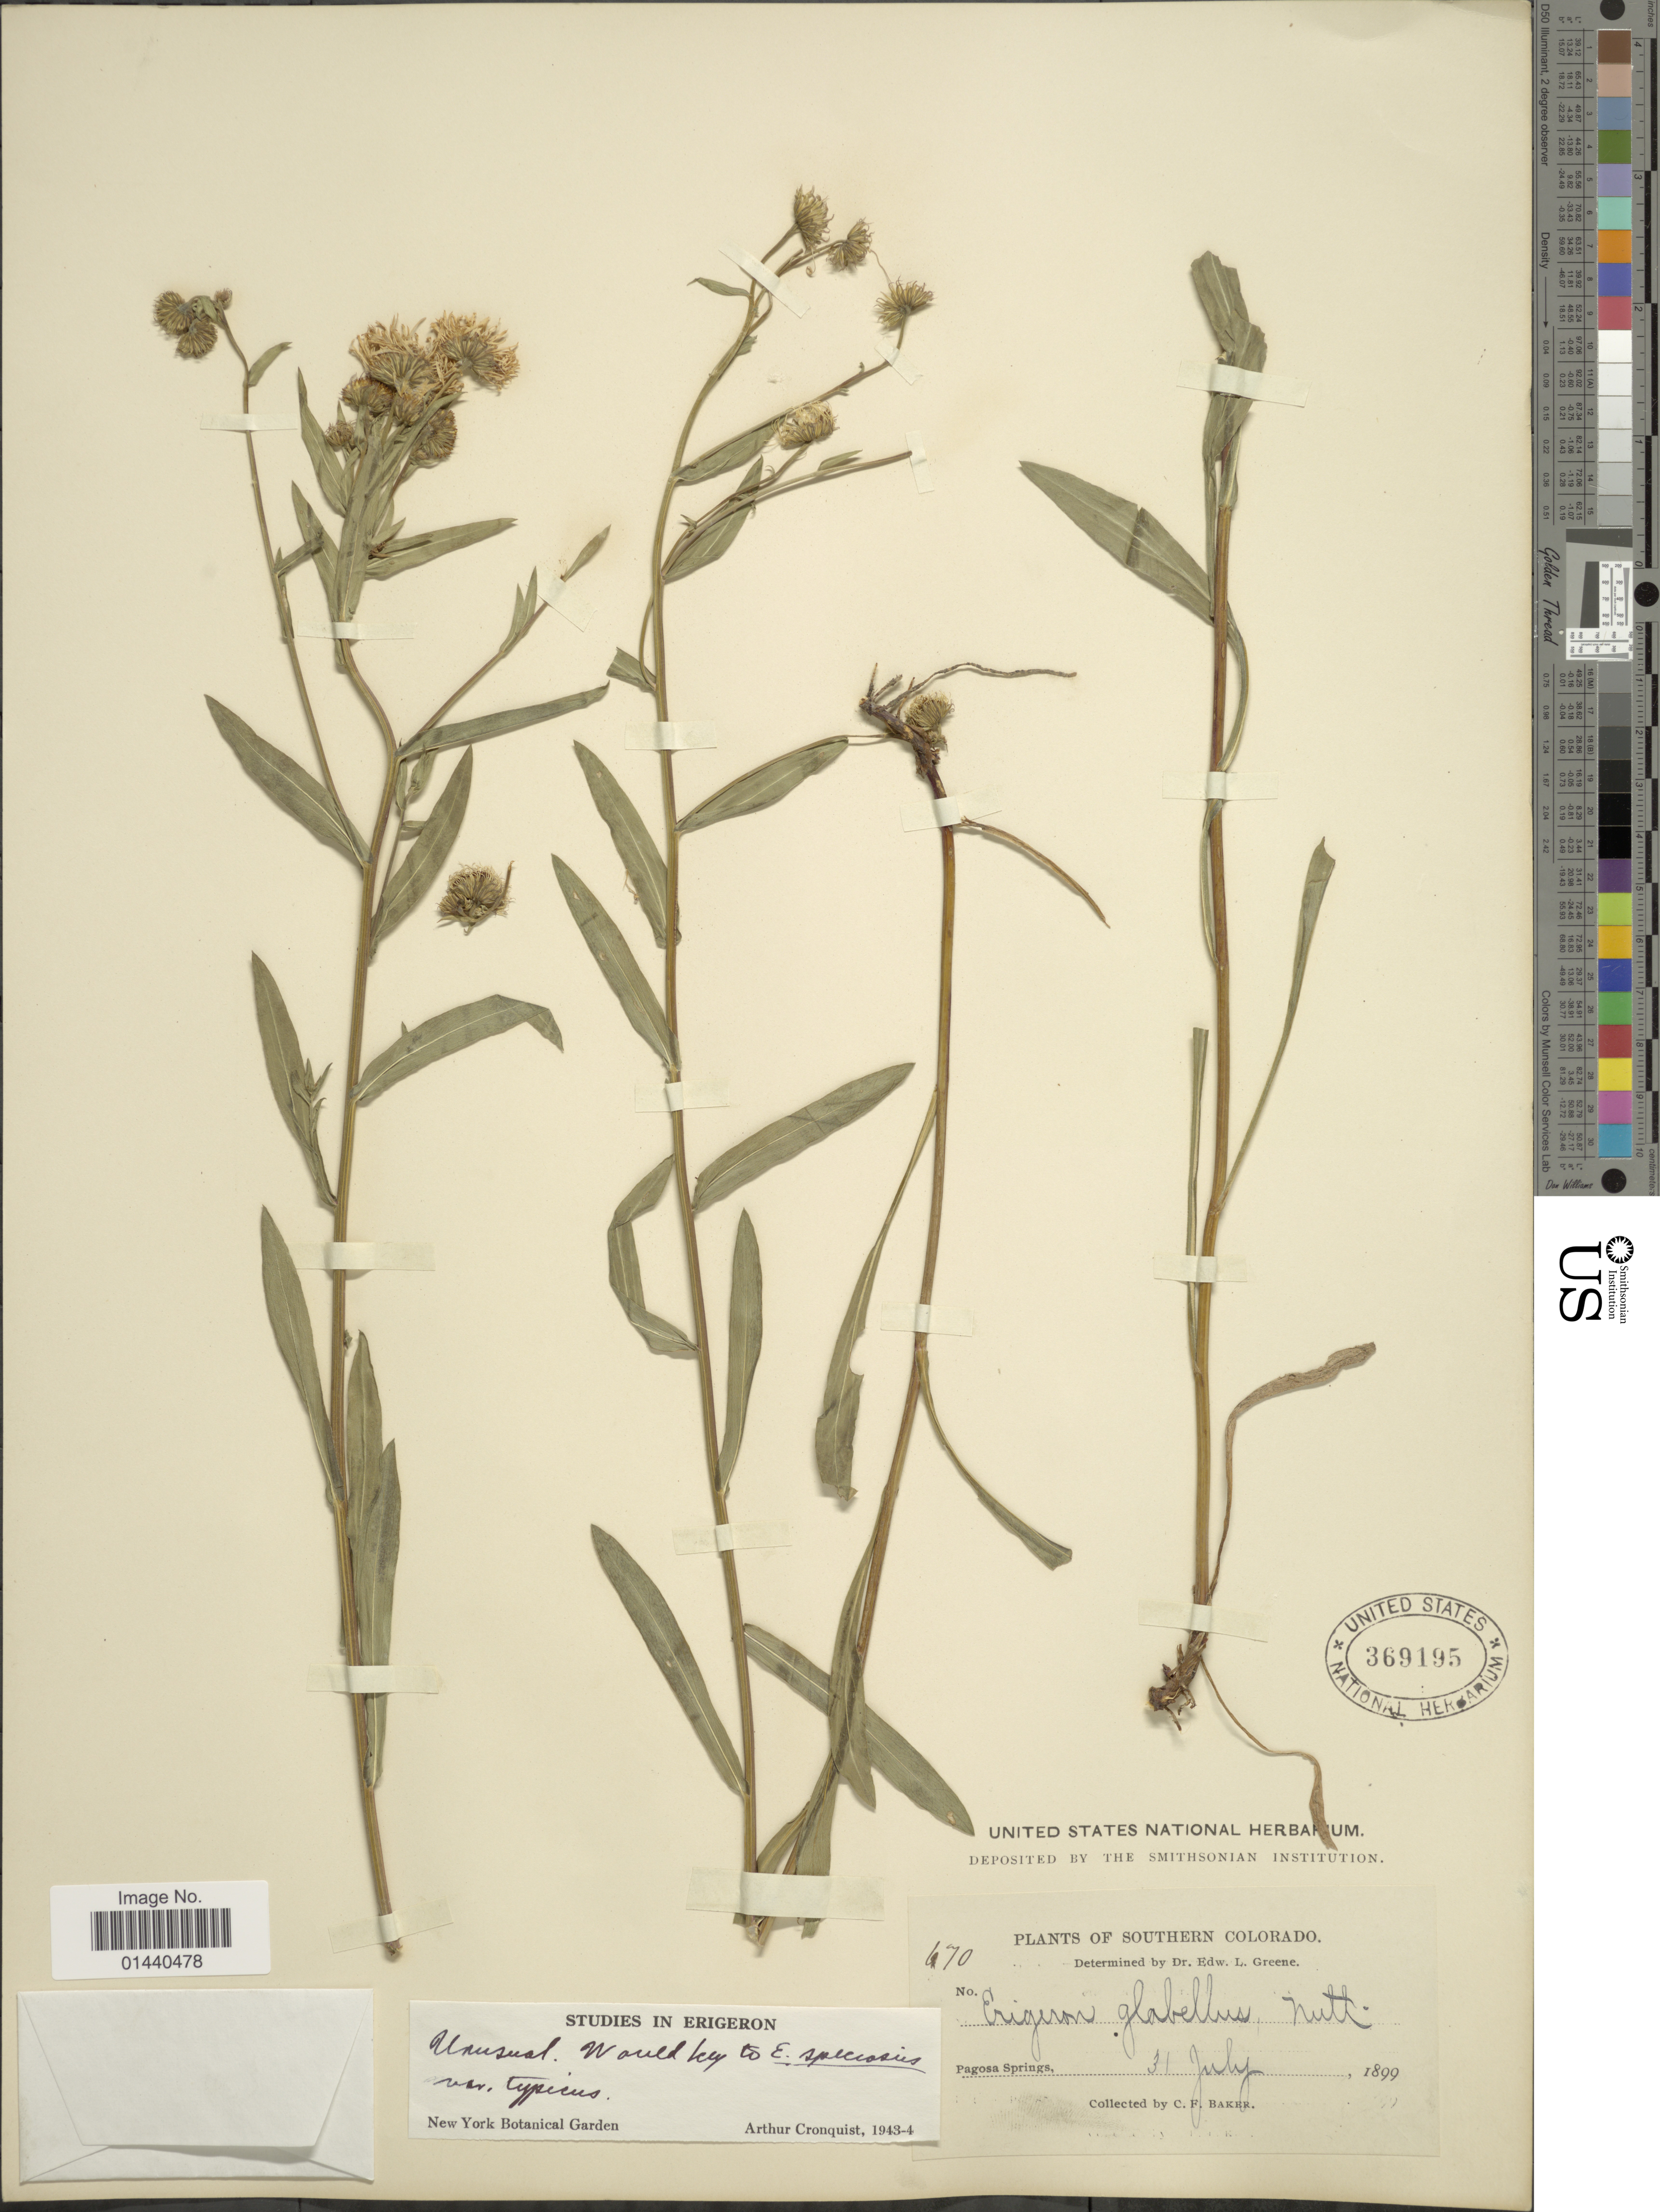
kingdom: Plantae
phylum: Tracheophyta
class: Magnoliopsida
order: Asterales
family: Asteraceae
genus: Erigeron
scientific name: Erigeron speciosus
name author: (Lindl.) DC.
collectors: C. F. Baker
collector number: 670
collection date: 1899-07-31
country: United States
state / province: Colorado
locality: Southern Colorado. Pagosa Springs.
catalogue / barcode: US 369195